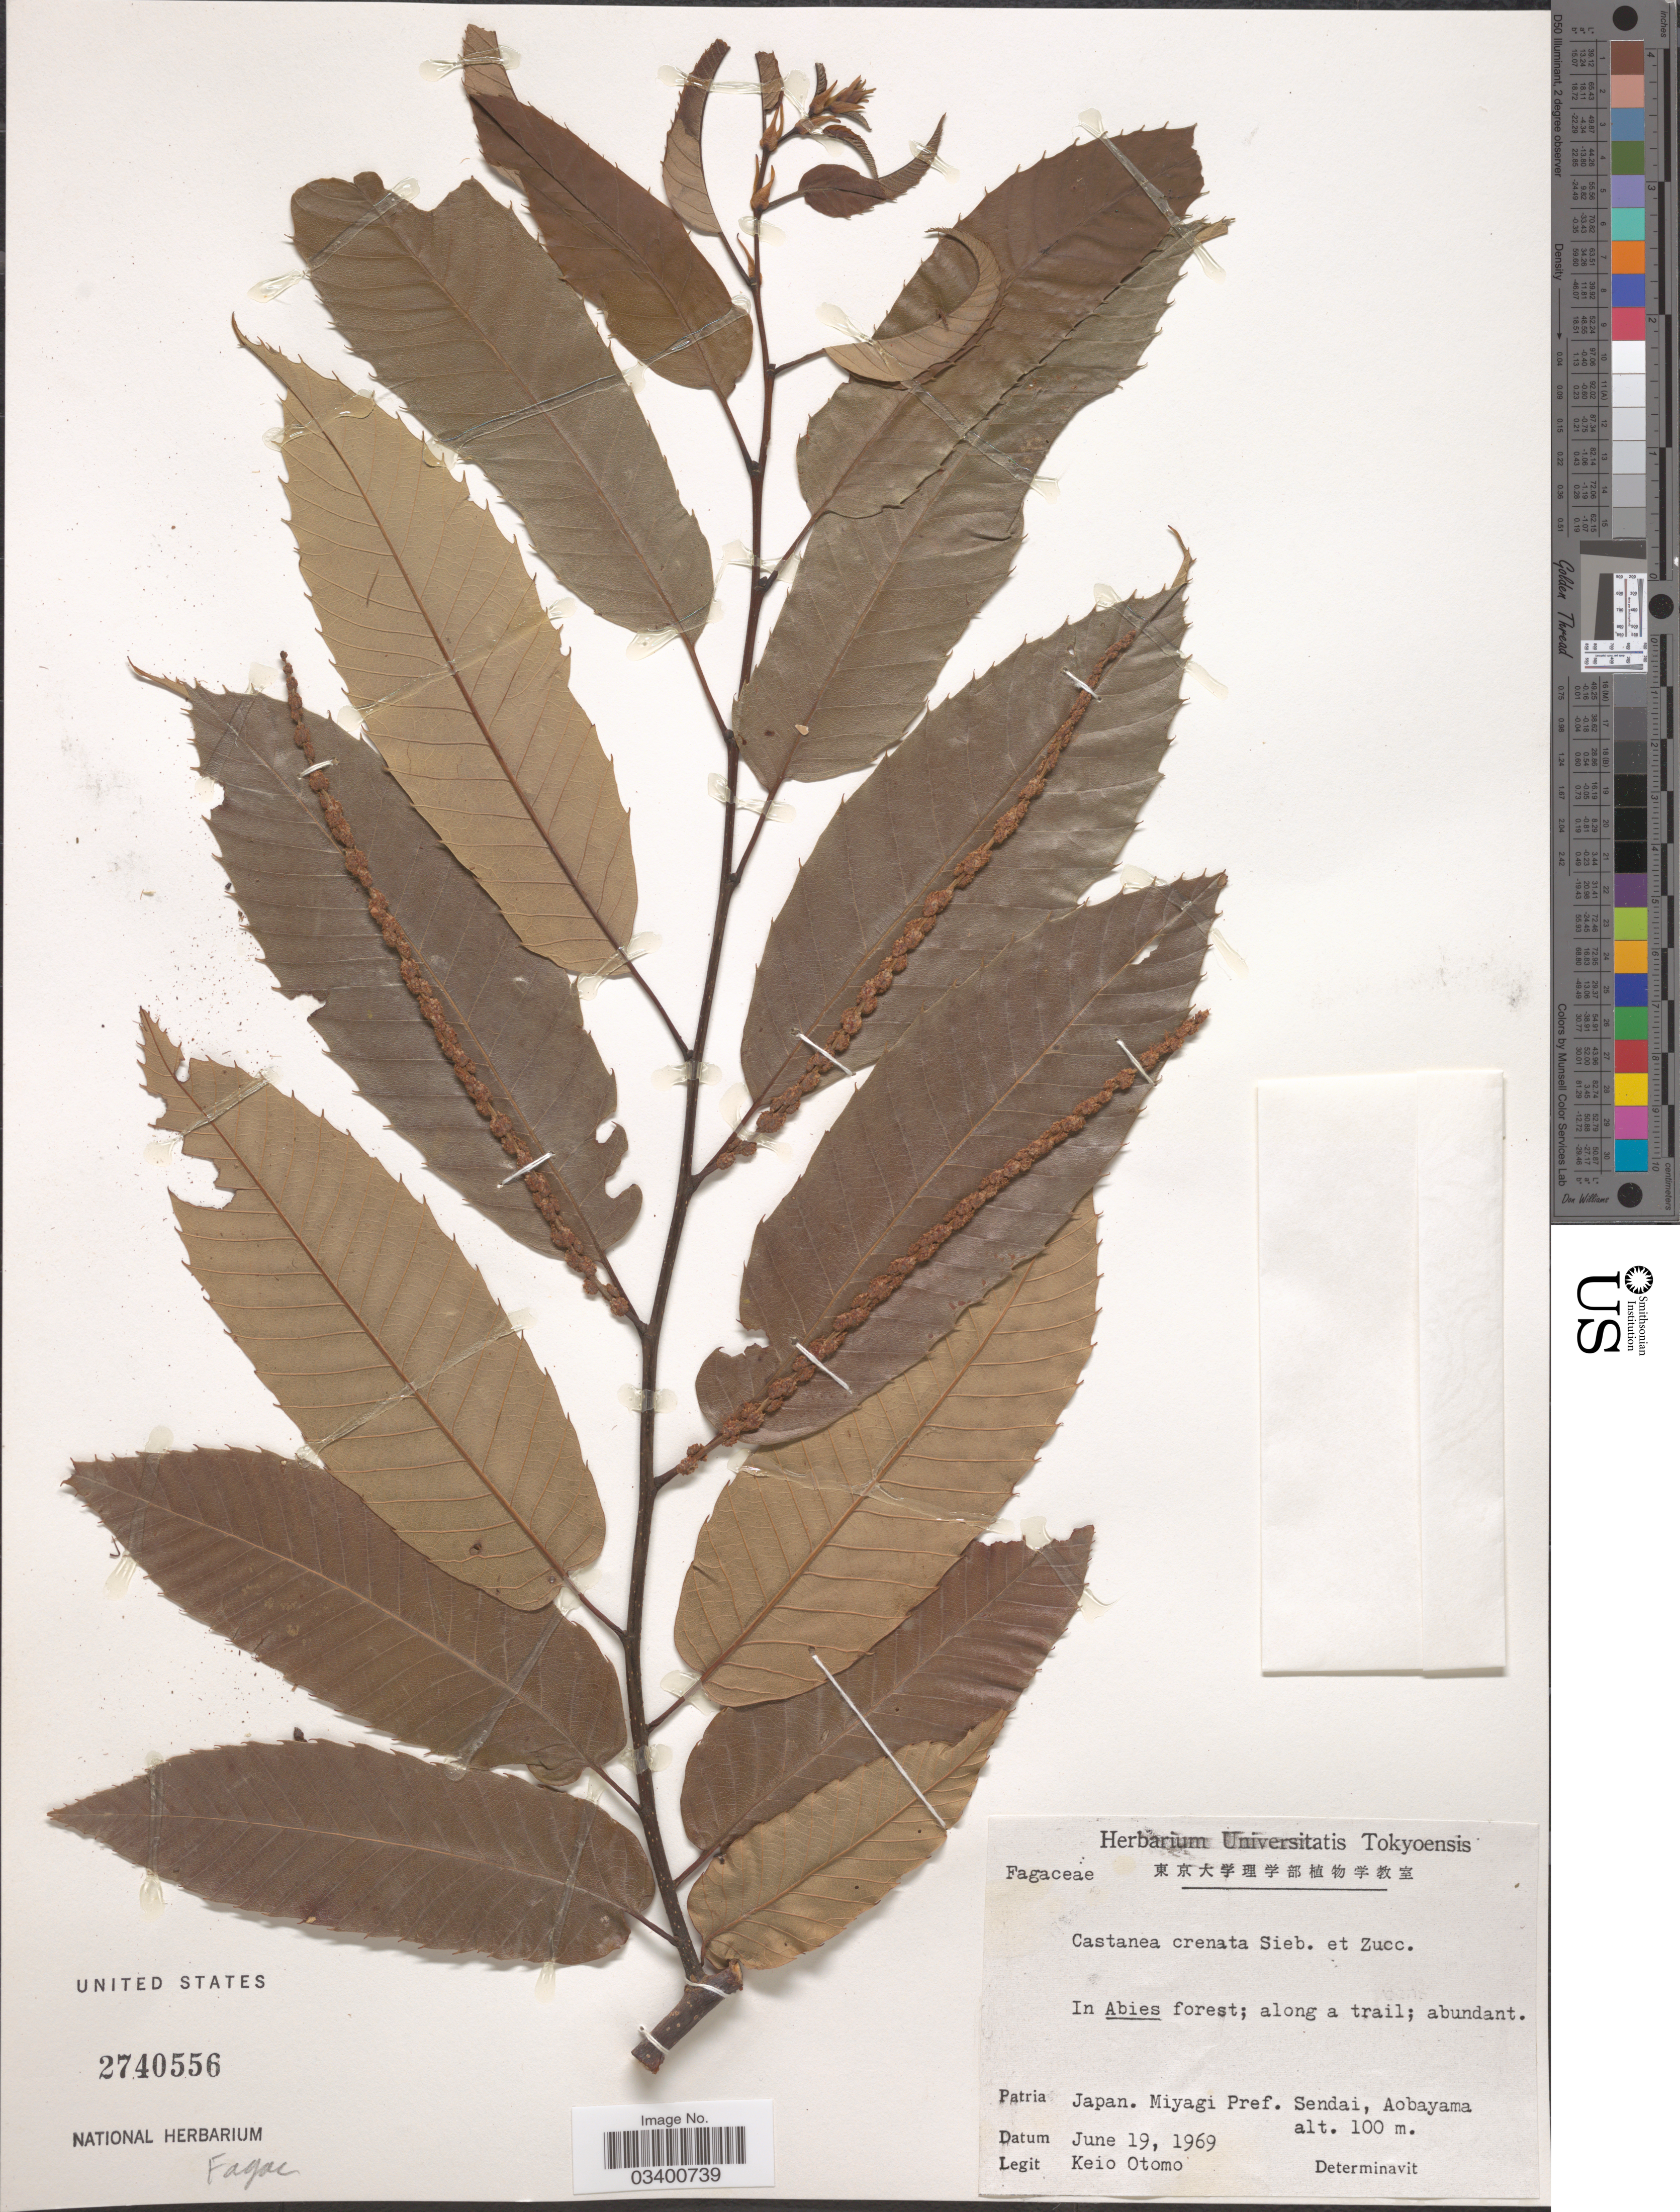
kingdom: Plantae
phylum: Tracheophyta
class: Magnoliopsida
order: Fagales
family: Fagaceae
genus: Castanea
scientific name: Castanea crenata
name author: Siebold & Zucc.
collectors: K. Otomo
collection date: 1969-06-19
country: Japan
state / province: Miyagi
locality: Miyagi Pref. Sendai, Aobayama.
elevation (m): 100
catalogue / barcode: US 2740556